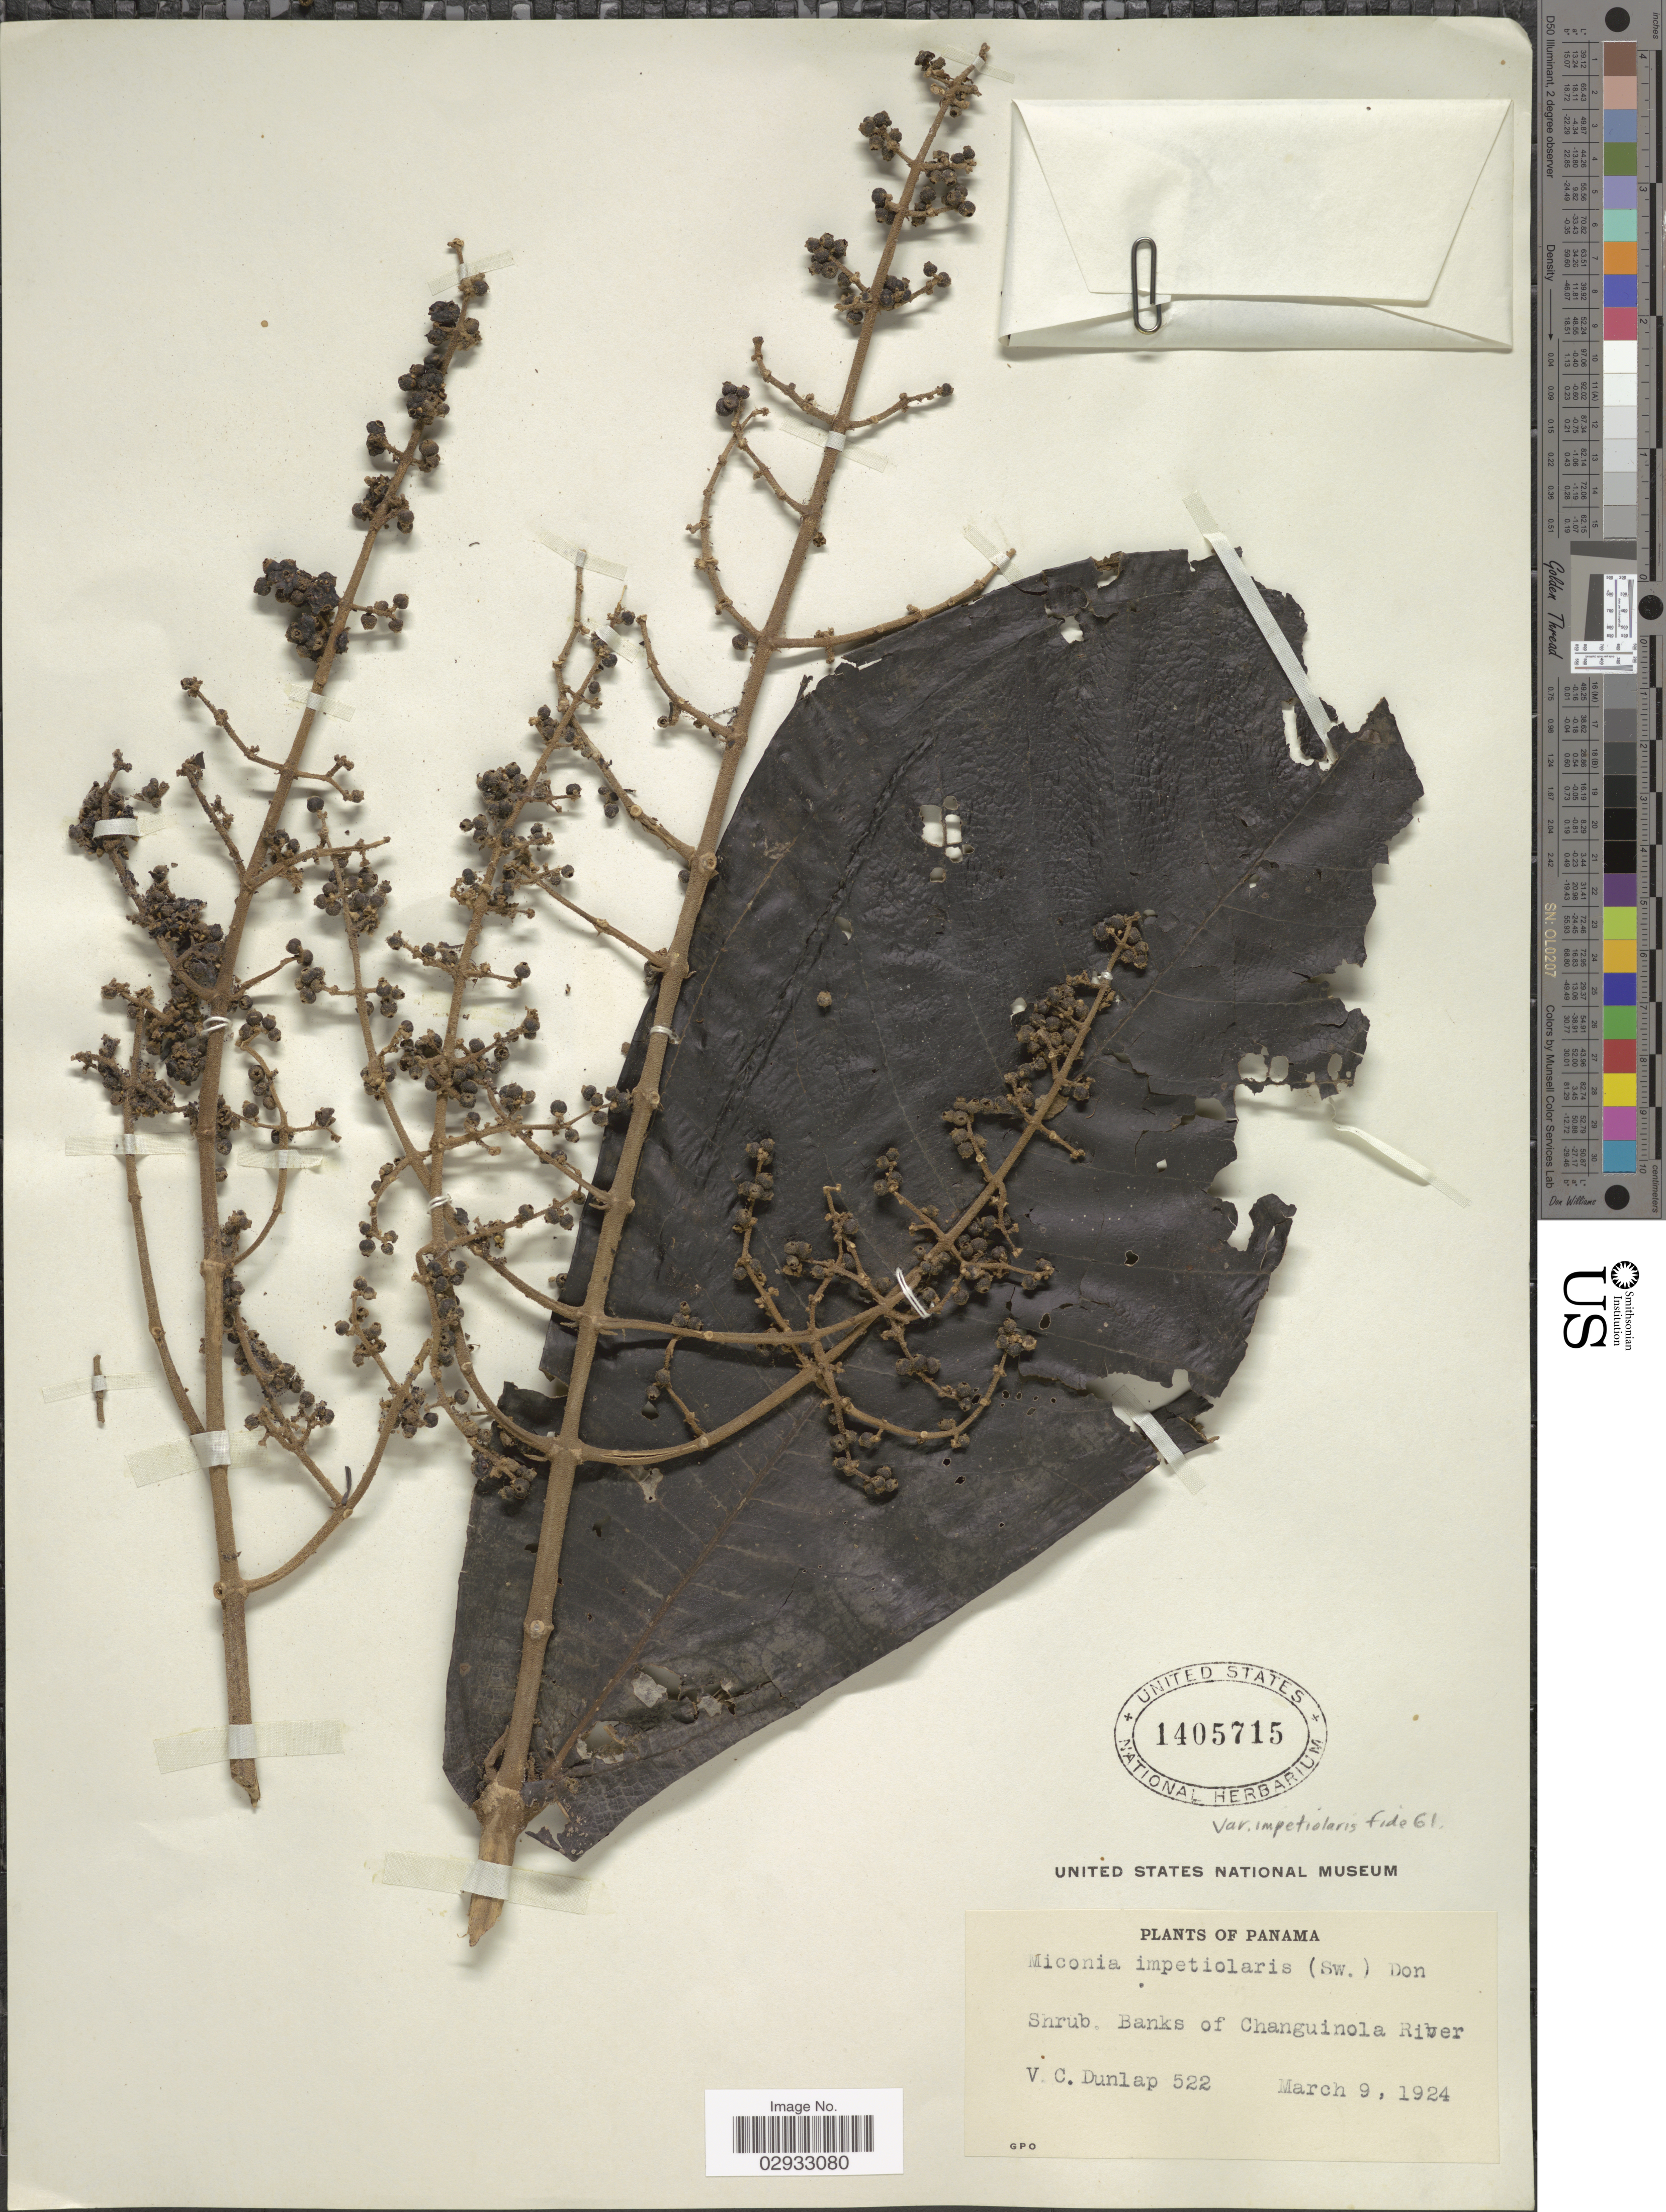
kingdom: Plantae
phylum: Tracheophyta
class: Magnoliopsida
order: Myrtales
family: Melastomataceae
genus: Miconia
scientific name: Miconia impetiolaris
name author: (Sw.) D. Don ex DC.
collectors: V. C. Dunlap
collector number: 522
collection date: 1924-03-09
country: Panama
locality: Banks of Changuinola River.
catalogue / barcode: US 1405715